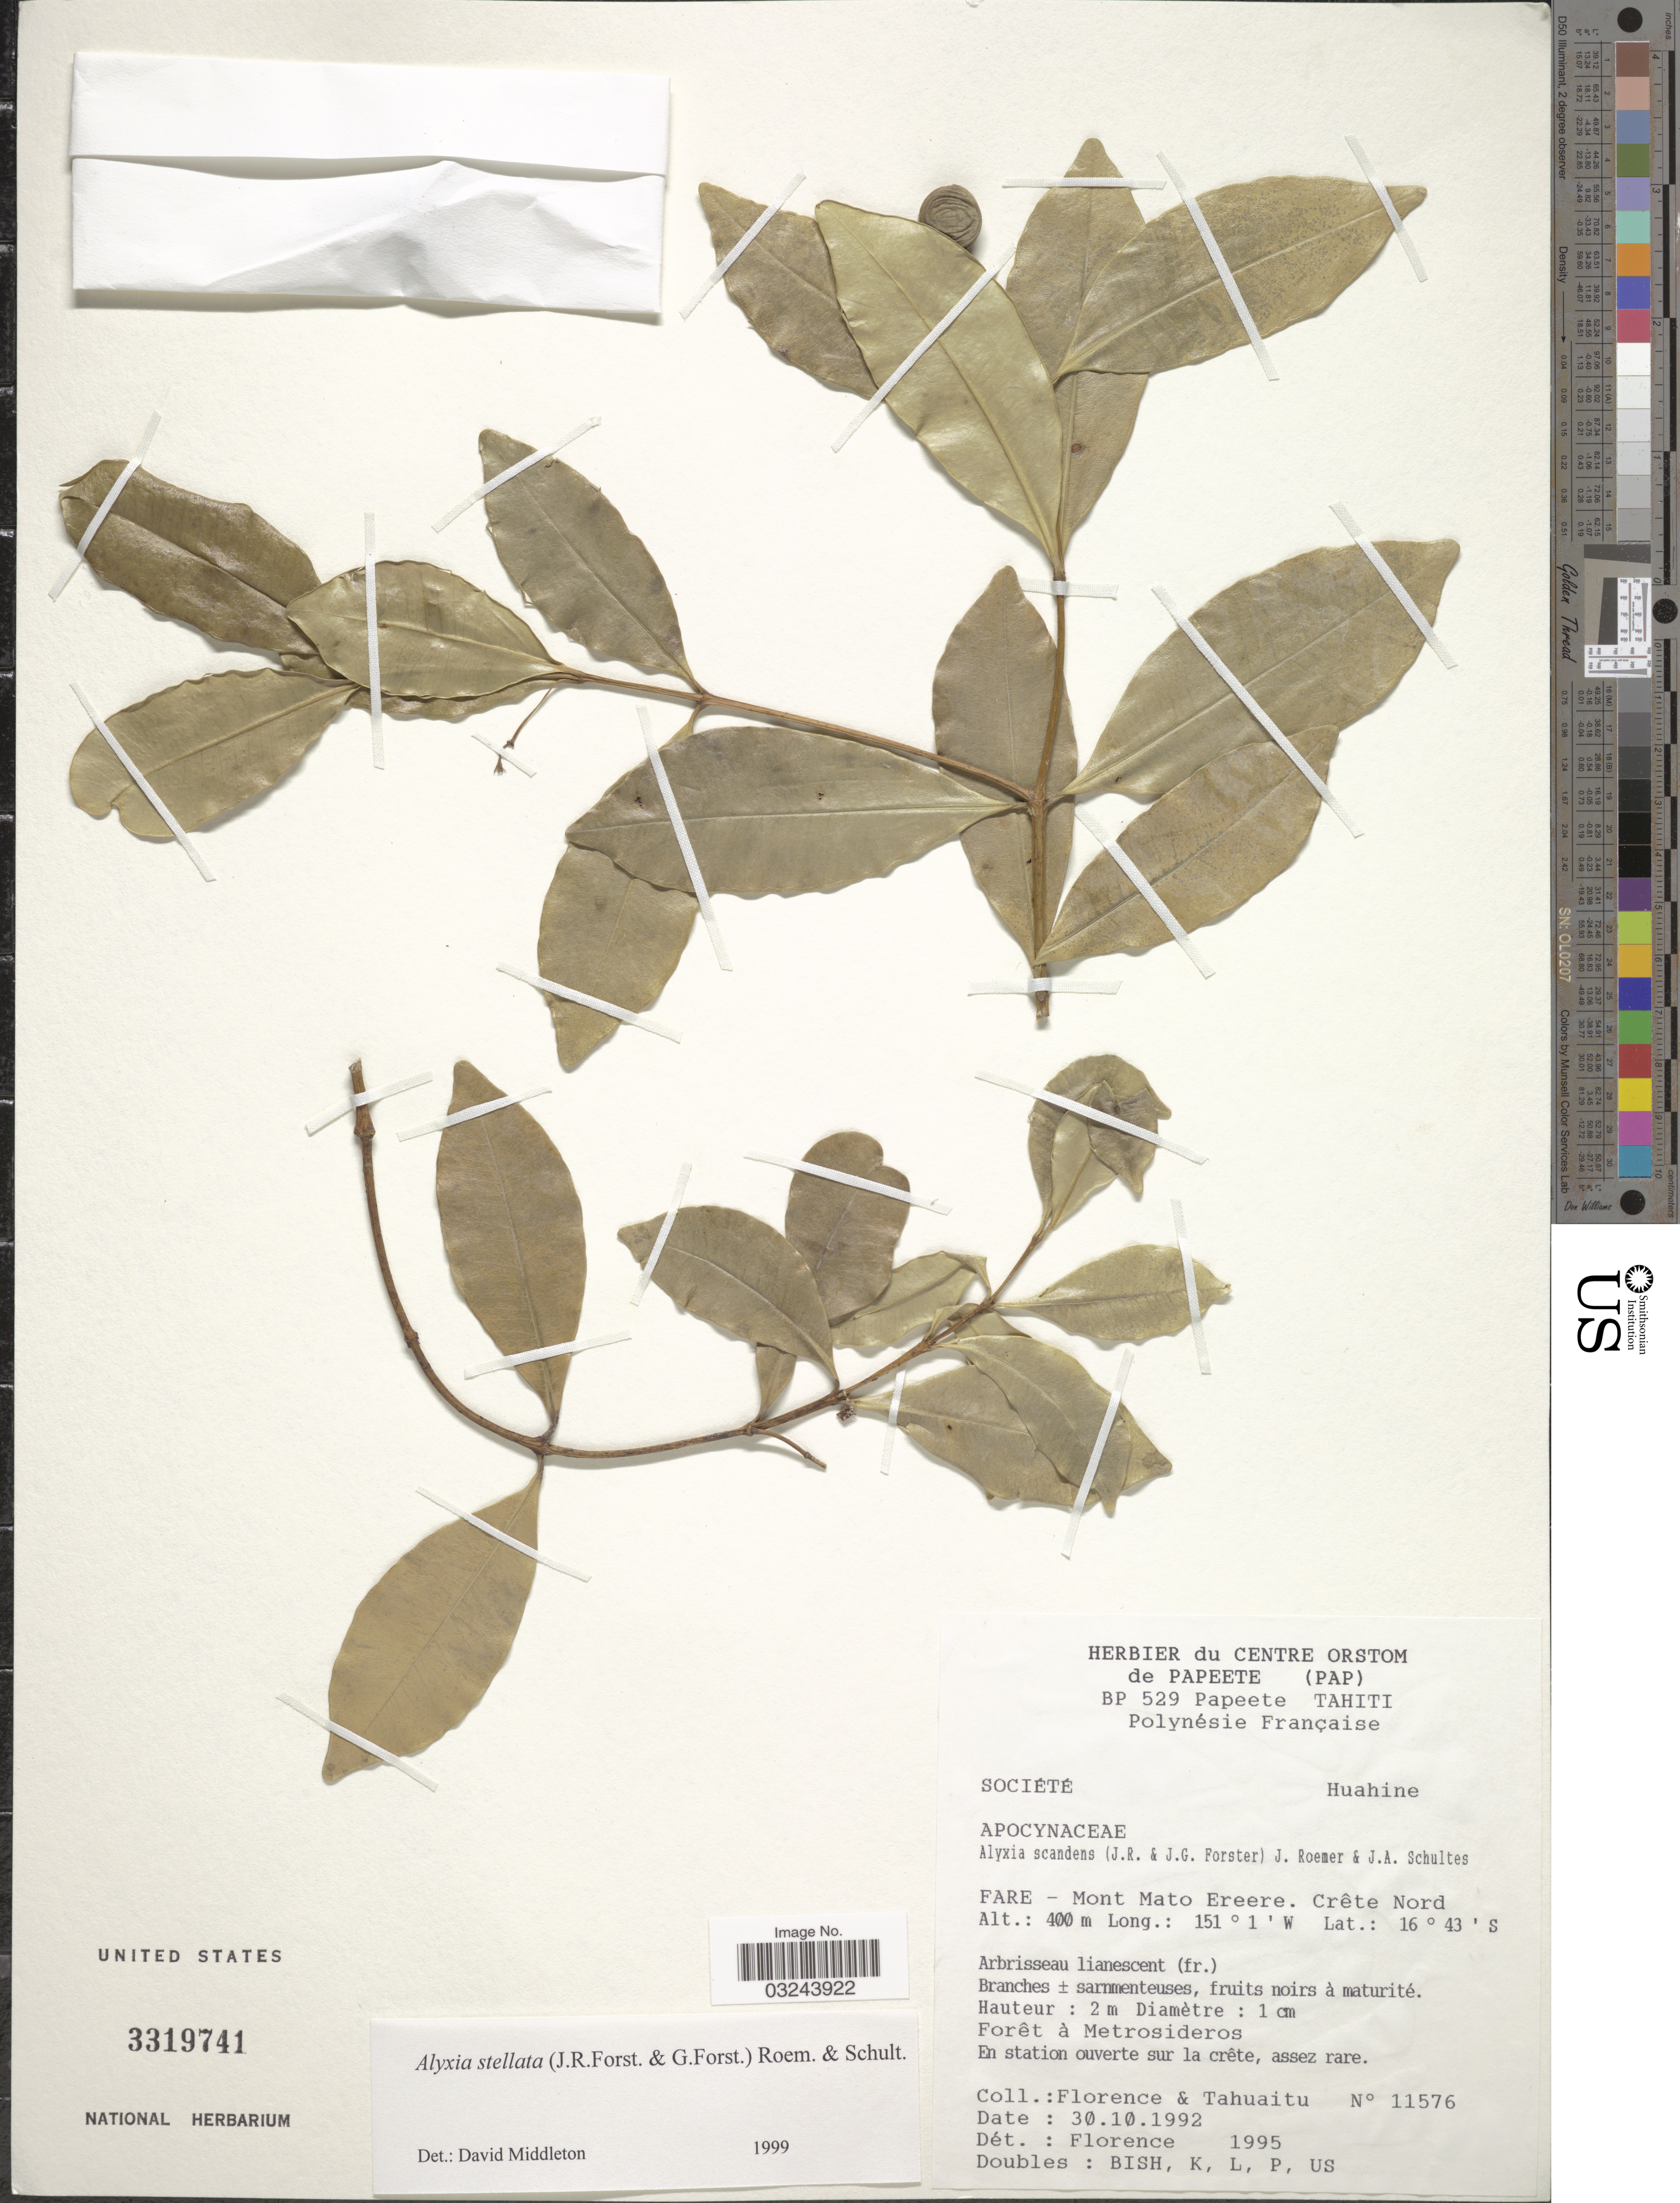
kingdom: Plantae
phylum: Tracheophyta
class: Magnoliopsida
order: Gentianales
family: Apocynaceae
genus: Alyxia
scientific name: Alyxia stellata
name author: (J.R. Forst. & G. Forst.) Roem. & Schult.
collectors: -. Florence & -. Tahuaitu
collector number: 11576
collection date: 1992-10-30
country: French Polynesia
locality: Polynésie Française. Société Huahine. Fare - Mont Mato Ereere. Crête Nord.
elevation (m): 400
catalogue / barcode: US 3319741